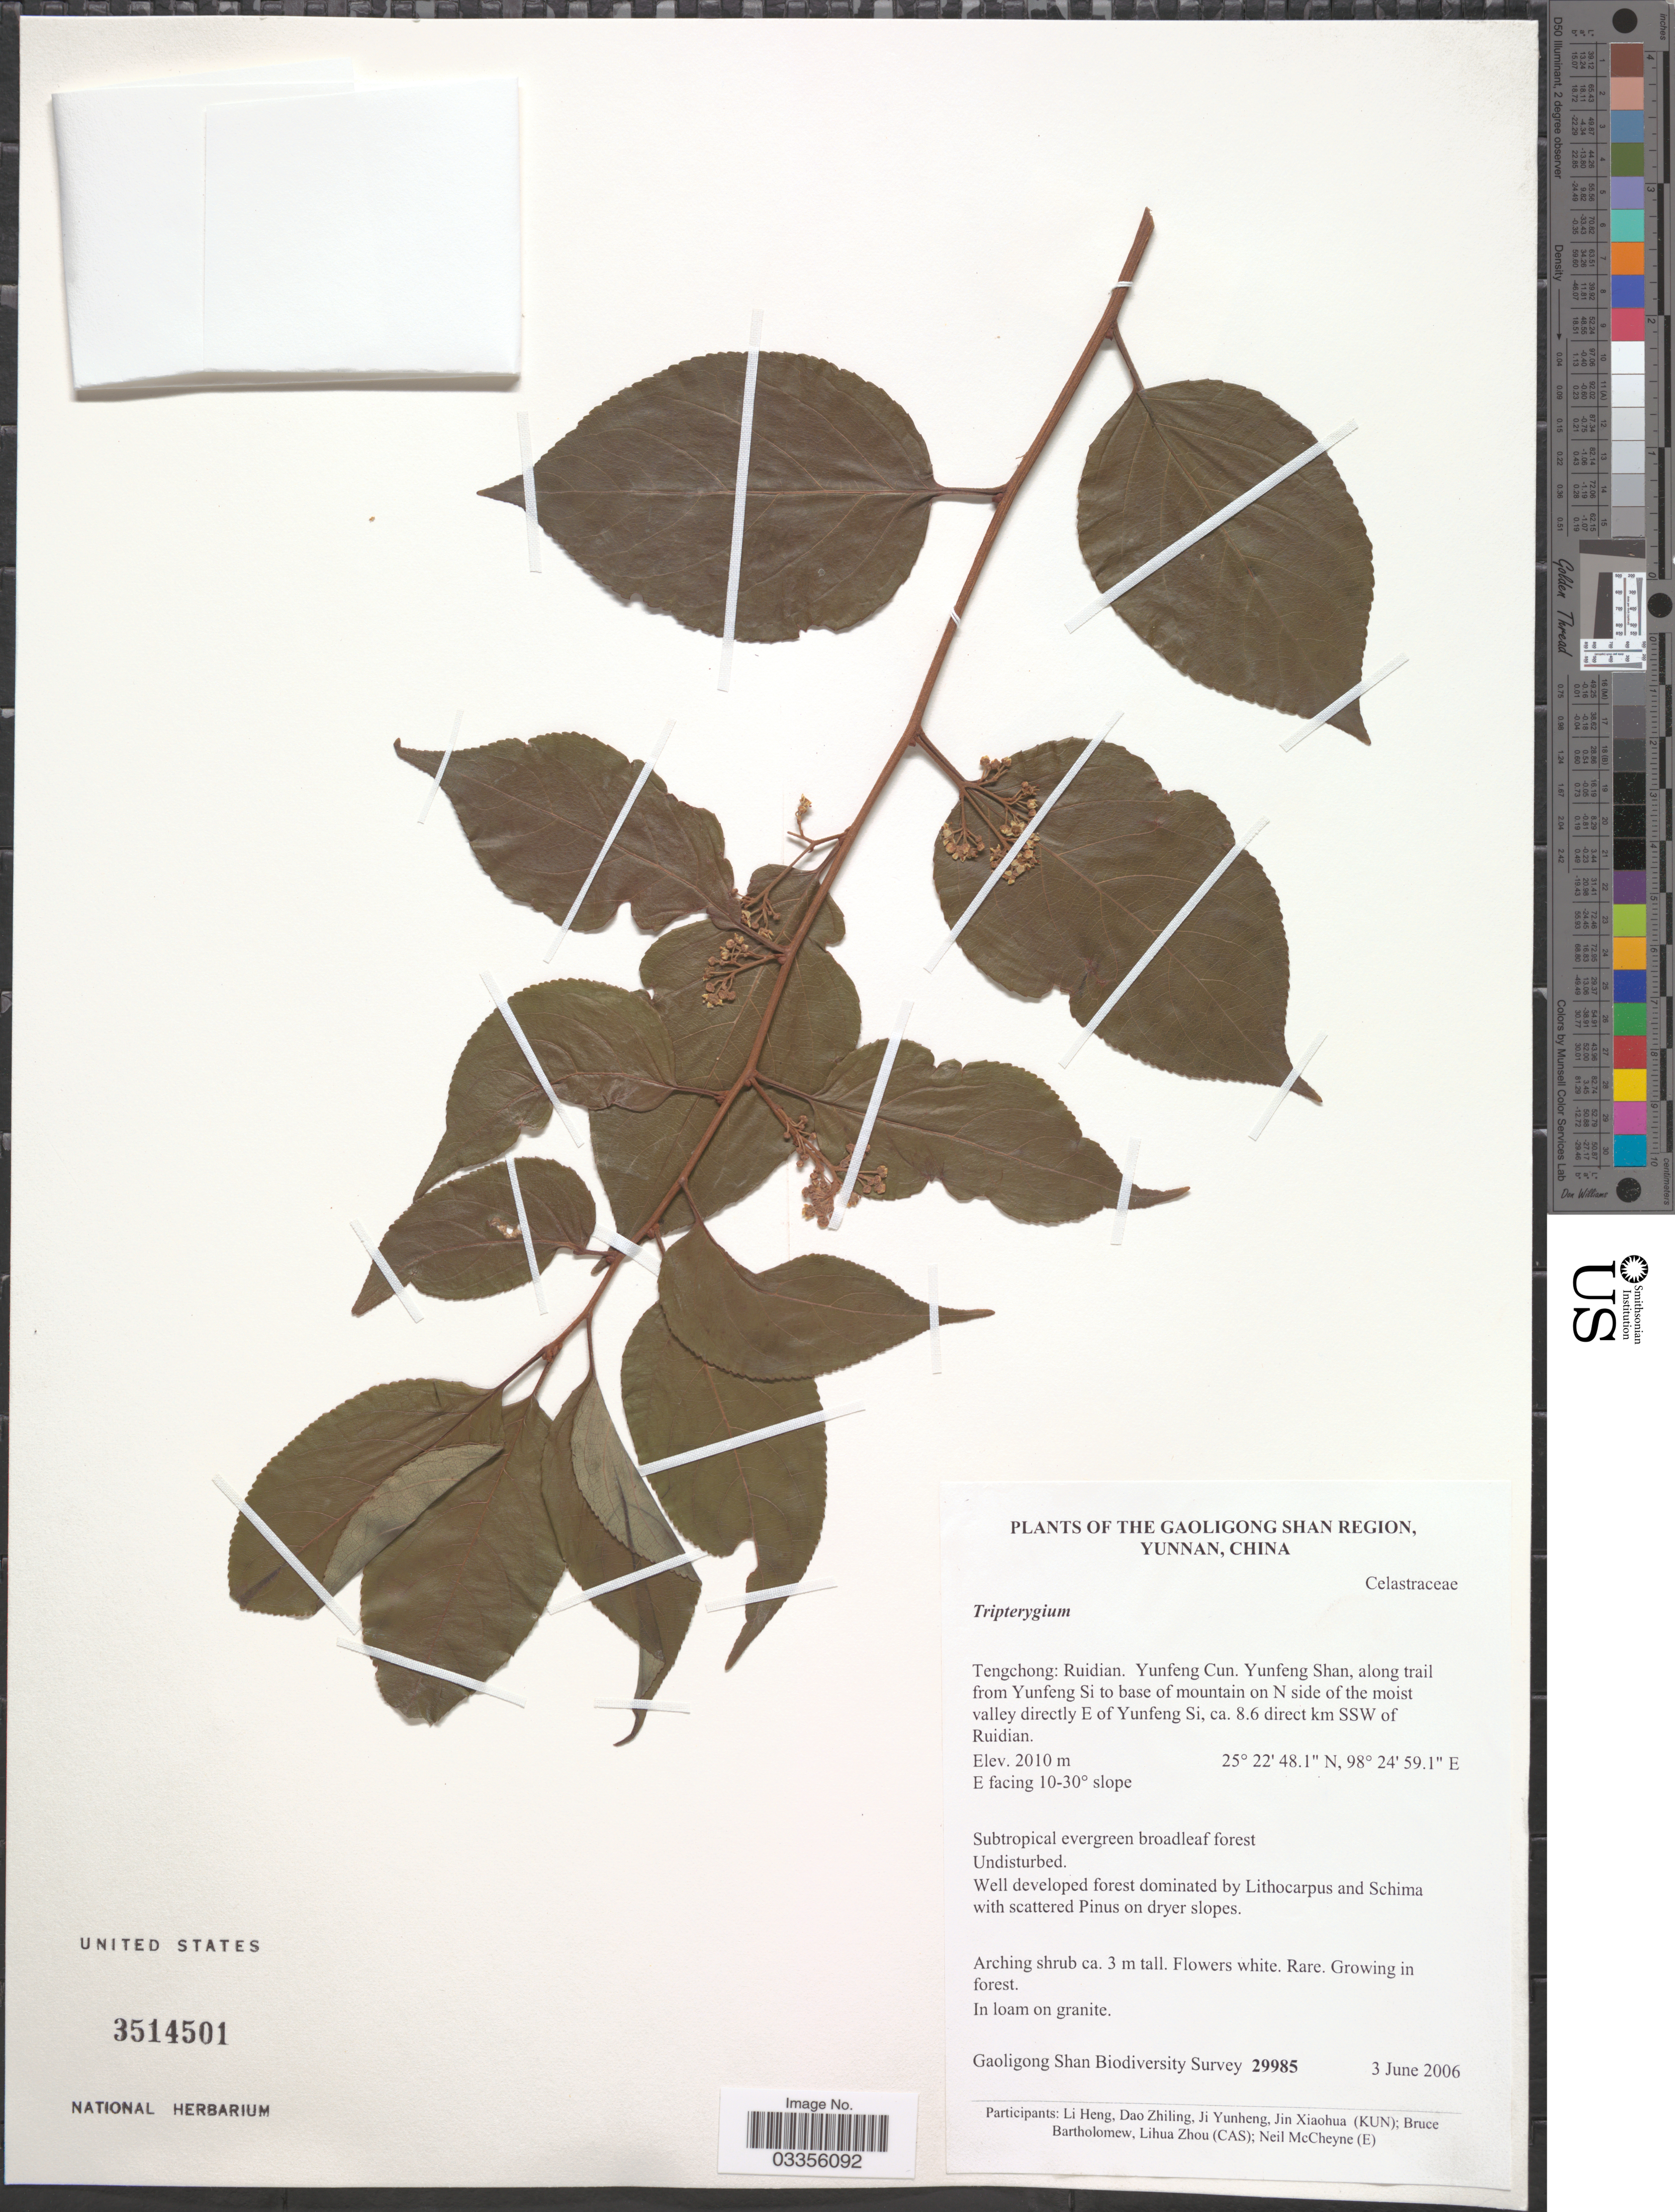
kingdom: Plantae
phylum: Tracheophyta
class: Magnoliopsida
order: Celastrales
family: Celastraceae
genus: Tripterygium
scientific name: Tripterygium sp.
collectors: Gaoligong Shan Biodiversity Survey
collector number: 29985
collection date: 2006-06-03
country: China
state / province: Yunnan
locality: The Gaoligong Shan Region. Tengchong Ruidian. Yunfeng Cun. Yungeng Shan, along trail from Yunfeng Si to base of mountain on N side of the moist valley directly E of Yungfeng Si, ca. 8.6 direct km SSW of Ruidian. E facing 10-30° slope.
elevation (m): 2010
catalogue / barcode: US 3514501